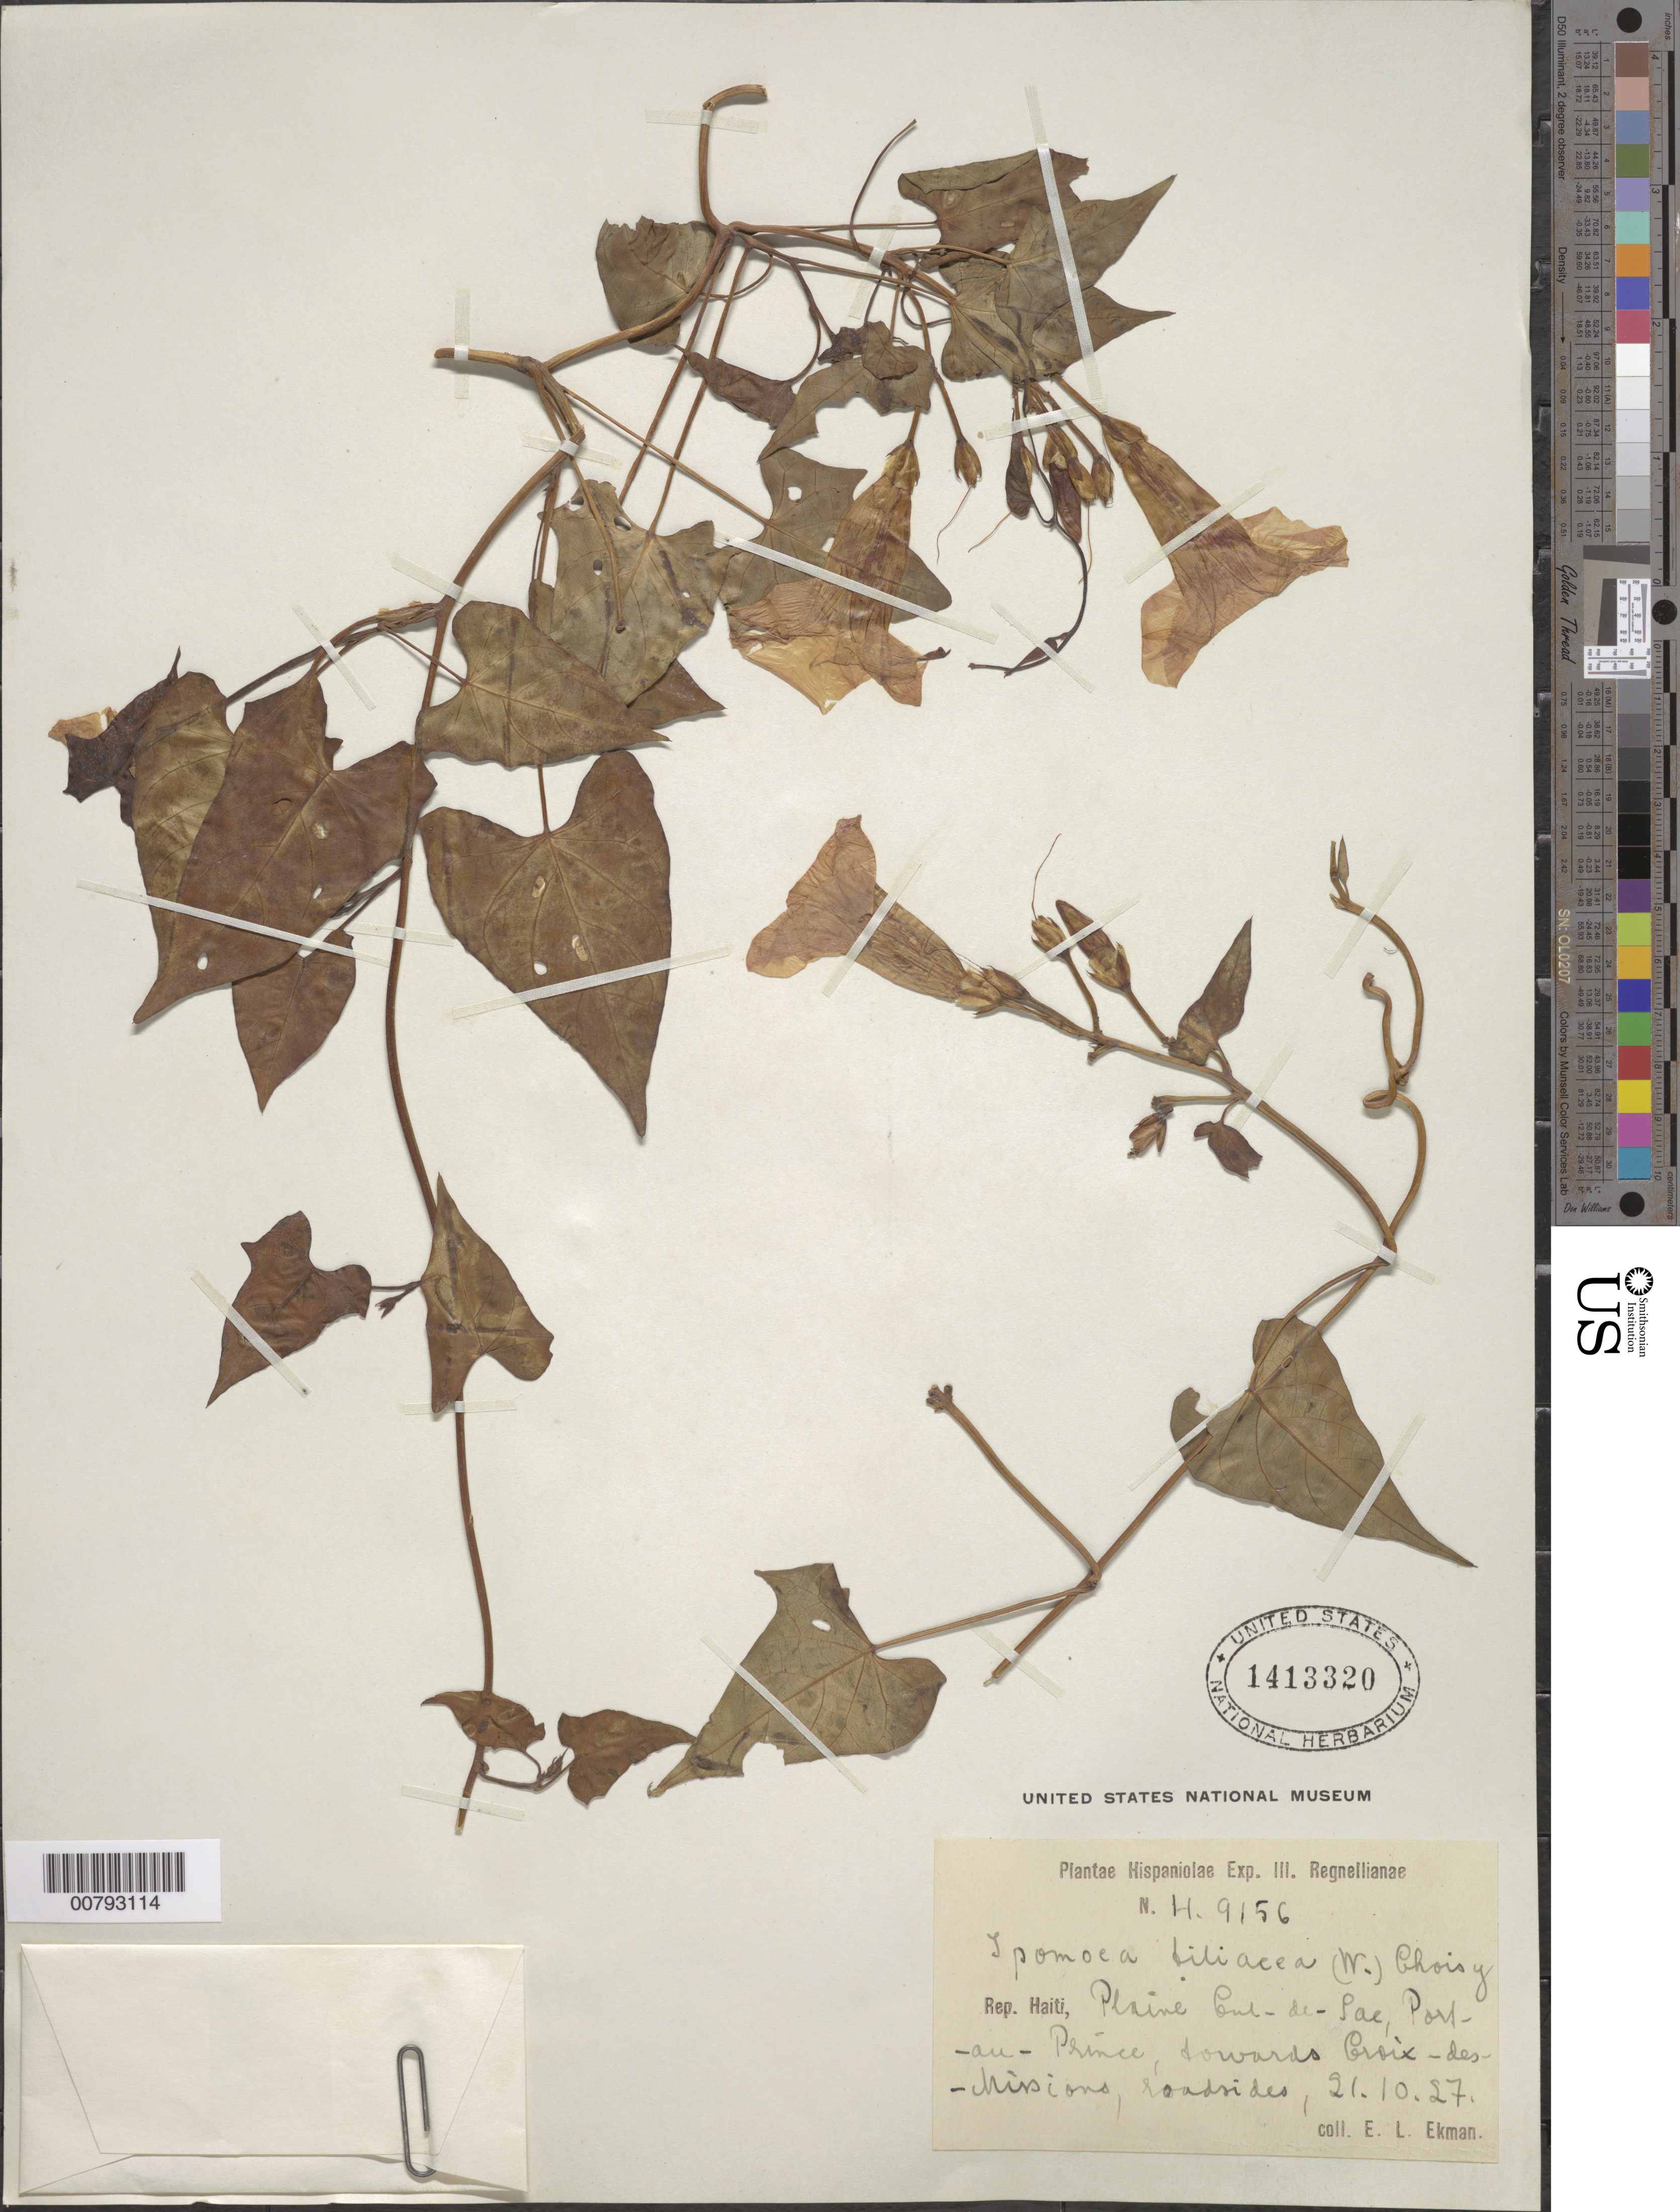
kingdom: Plantae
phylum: Tracheophyta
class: Magnoliopsida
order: Solanales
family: Convolvulaceae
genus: Ipomoea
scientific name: Ipomoea tiliacea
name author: (Willd.) Choisy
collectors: E. L. Ekman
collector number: H 9156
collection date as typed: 21 Oct 1927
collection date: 1927-10-21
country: Haiti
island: Hispaniola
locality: Plaine Cul-de-Sac, Port-au-Prince, towards Croíx-des-Misions.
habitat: Roadsides.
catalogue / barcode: US 1413320